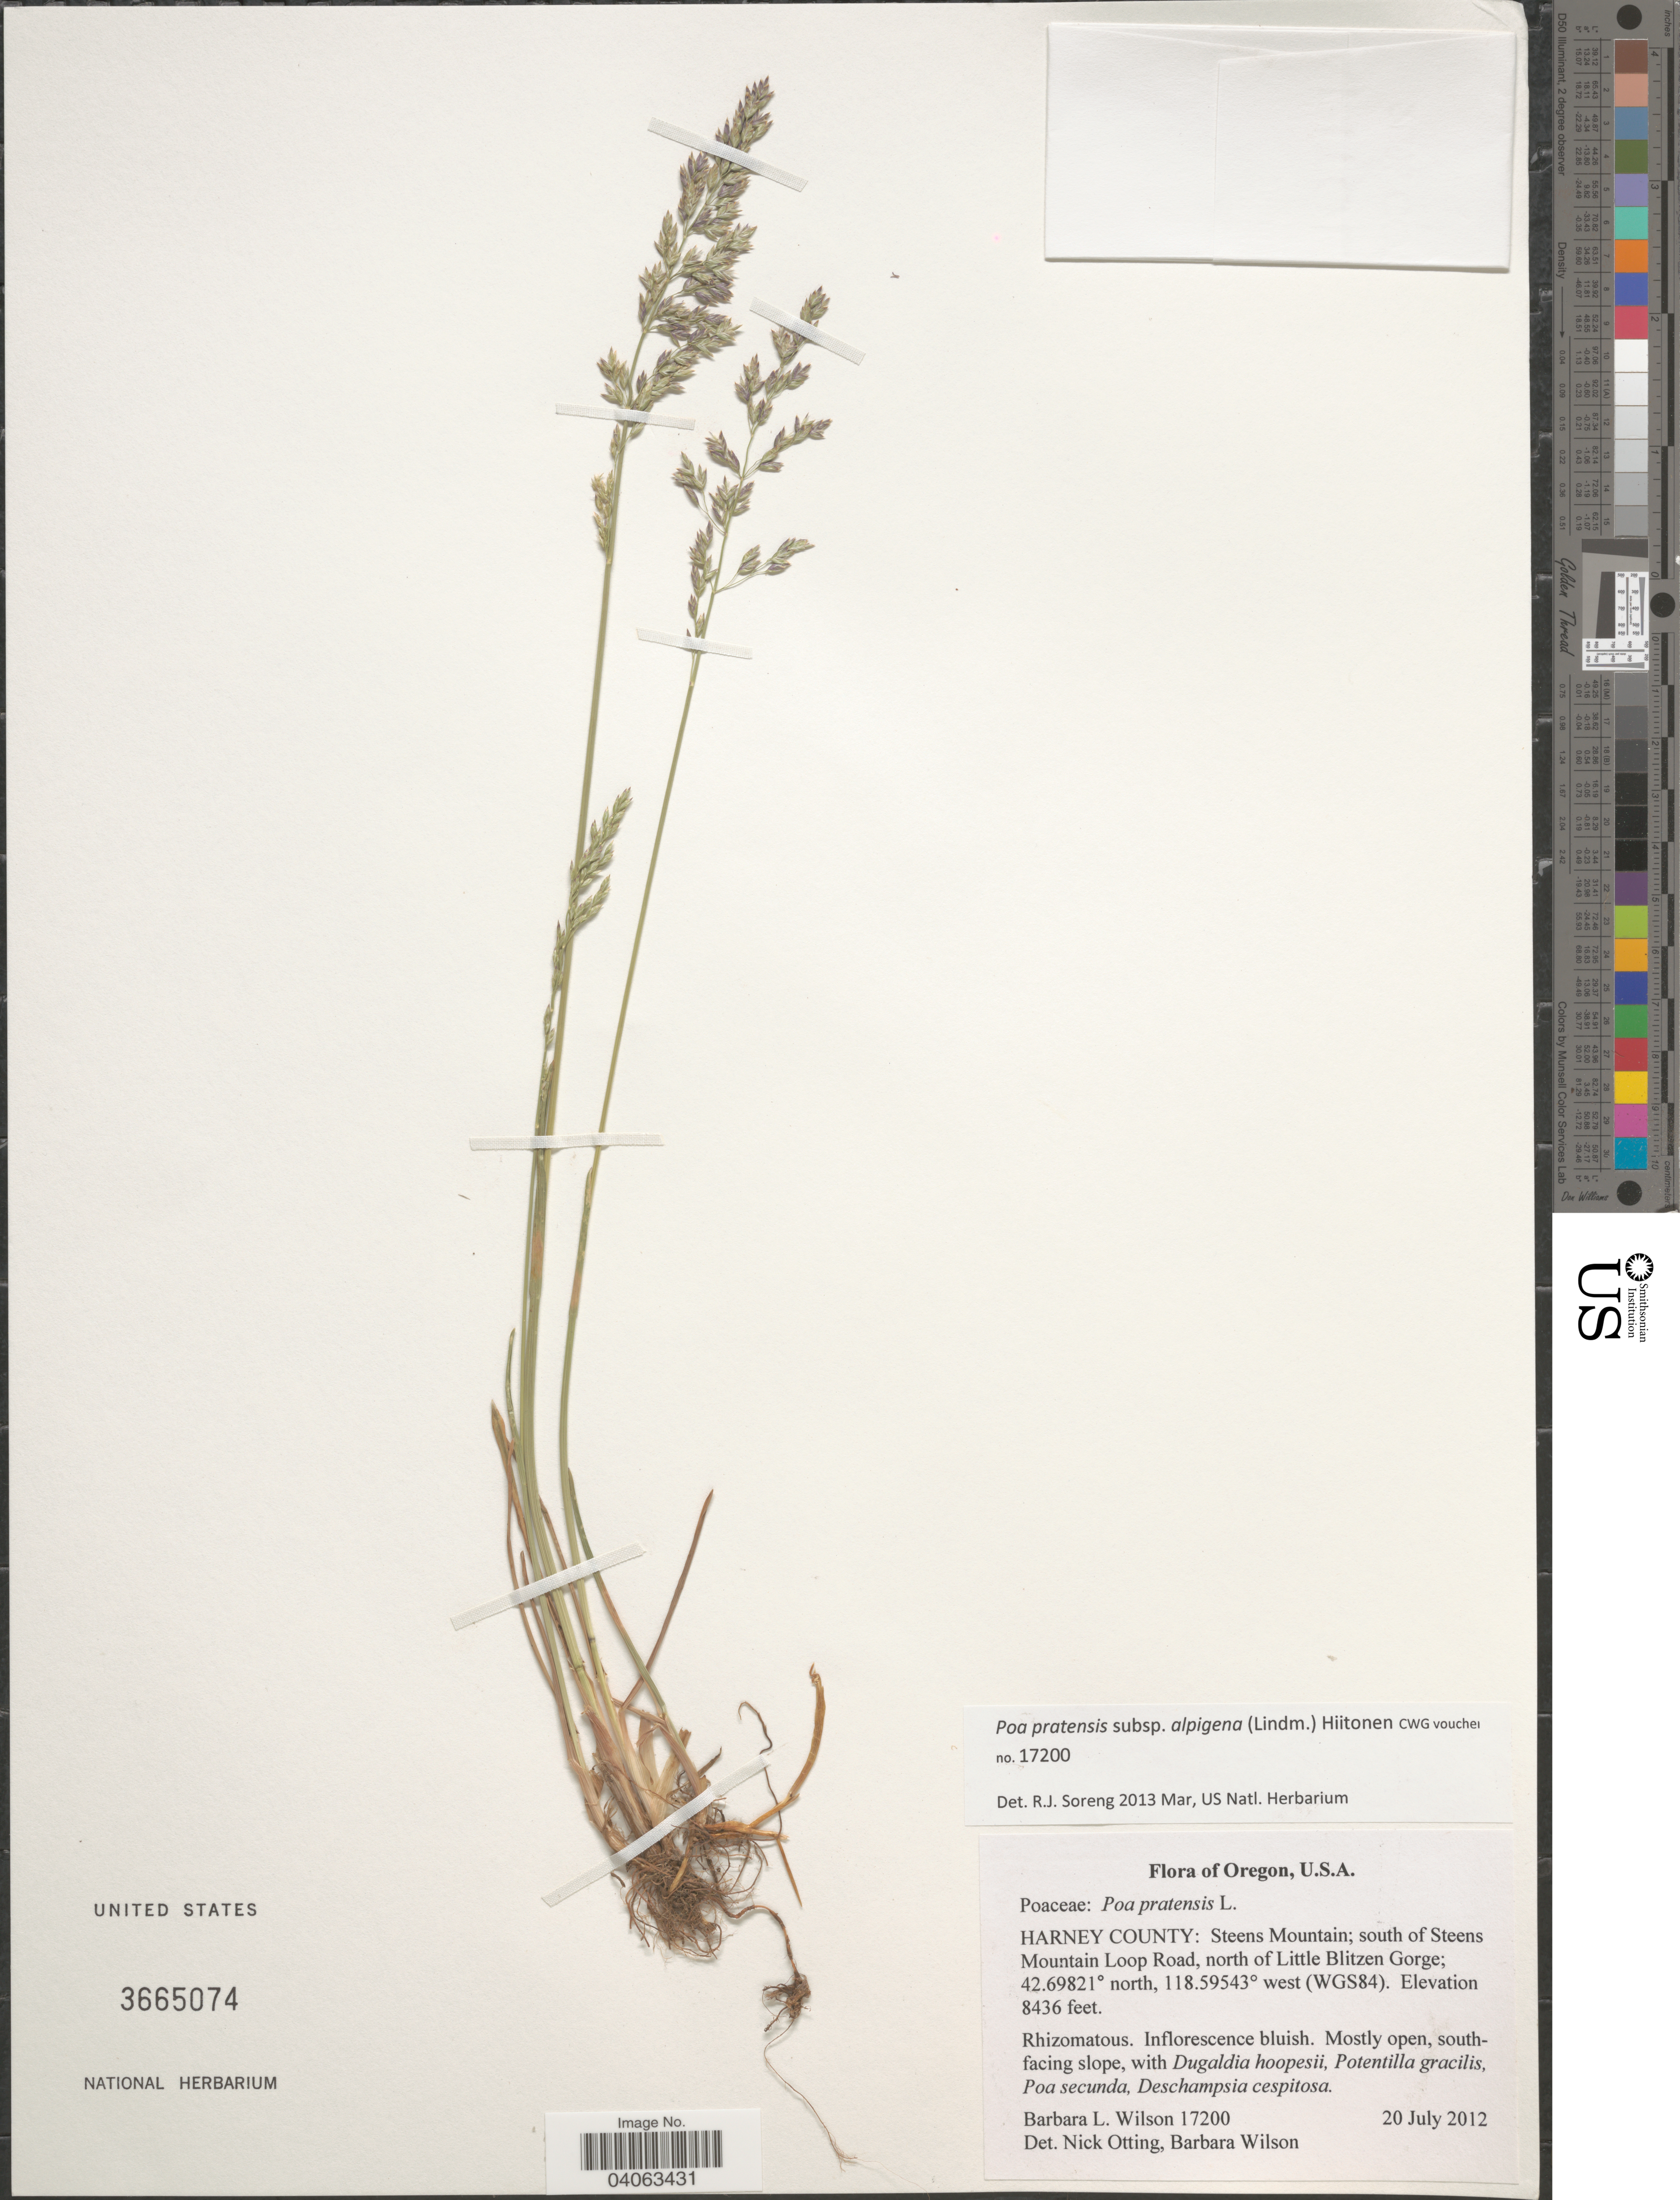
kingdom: Plantae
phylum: Tracheophyta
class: Liliopsida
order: Poales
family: Poaceae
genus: Poa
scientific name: Poa pratensis subsp. alpigena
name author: (Lindm.) Hiitonen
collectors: B. L. Wilson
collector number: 17200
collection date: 2012-07-20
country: United States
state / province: Oregon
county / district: Harney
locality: Harney County: Steens Mountain; south of Steens Mountain Loop Road, north of Little Blitzen Gorge (WGS84). South-facing slope.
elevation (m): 2571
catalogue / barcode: US 3665074